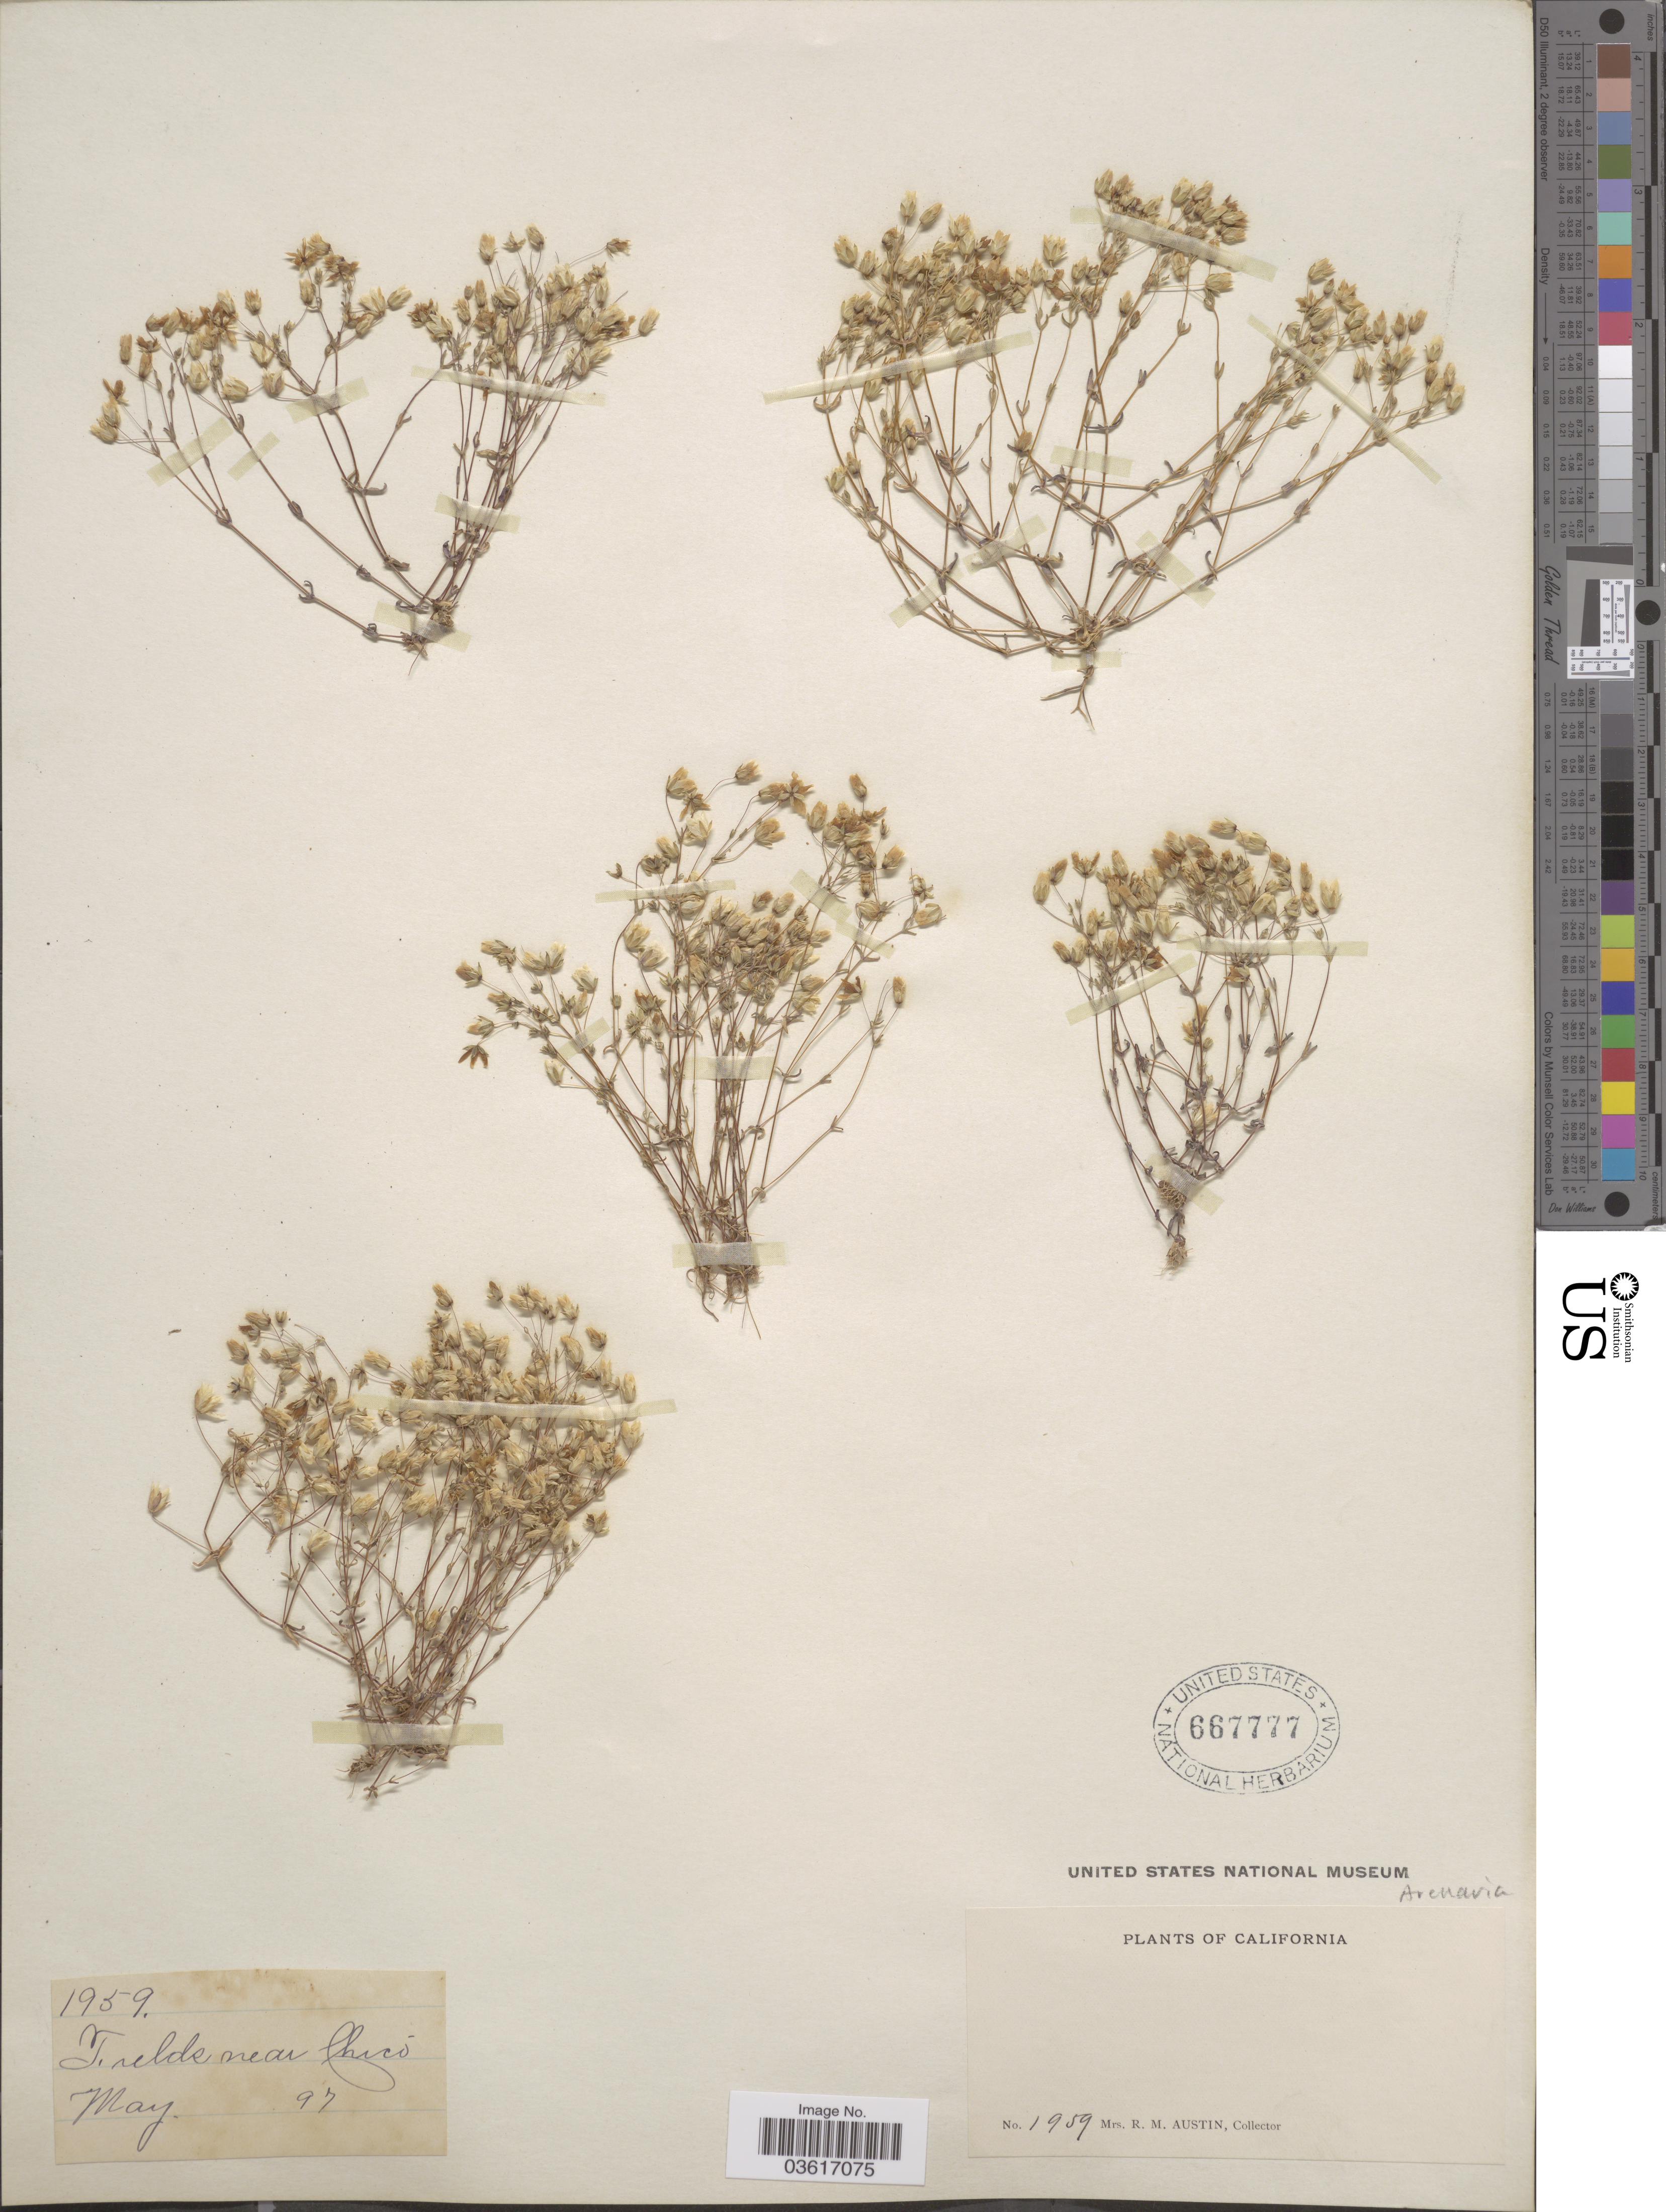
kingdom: Plantae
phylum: Tracheophyta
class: Magnoliopsida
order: Caryophyllales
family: Caryophyllaceae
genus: Minuartia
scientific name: Minuartia sp.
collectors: R. Austin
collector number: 1959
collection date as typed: Transcribed d/m/y: /5/97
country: United States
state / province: California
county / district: Butte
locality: Fields near Chico.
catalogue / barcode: US 667777